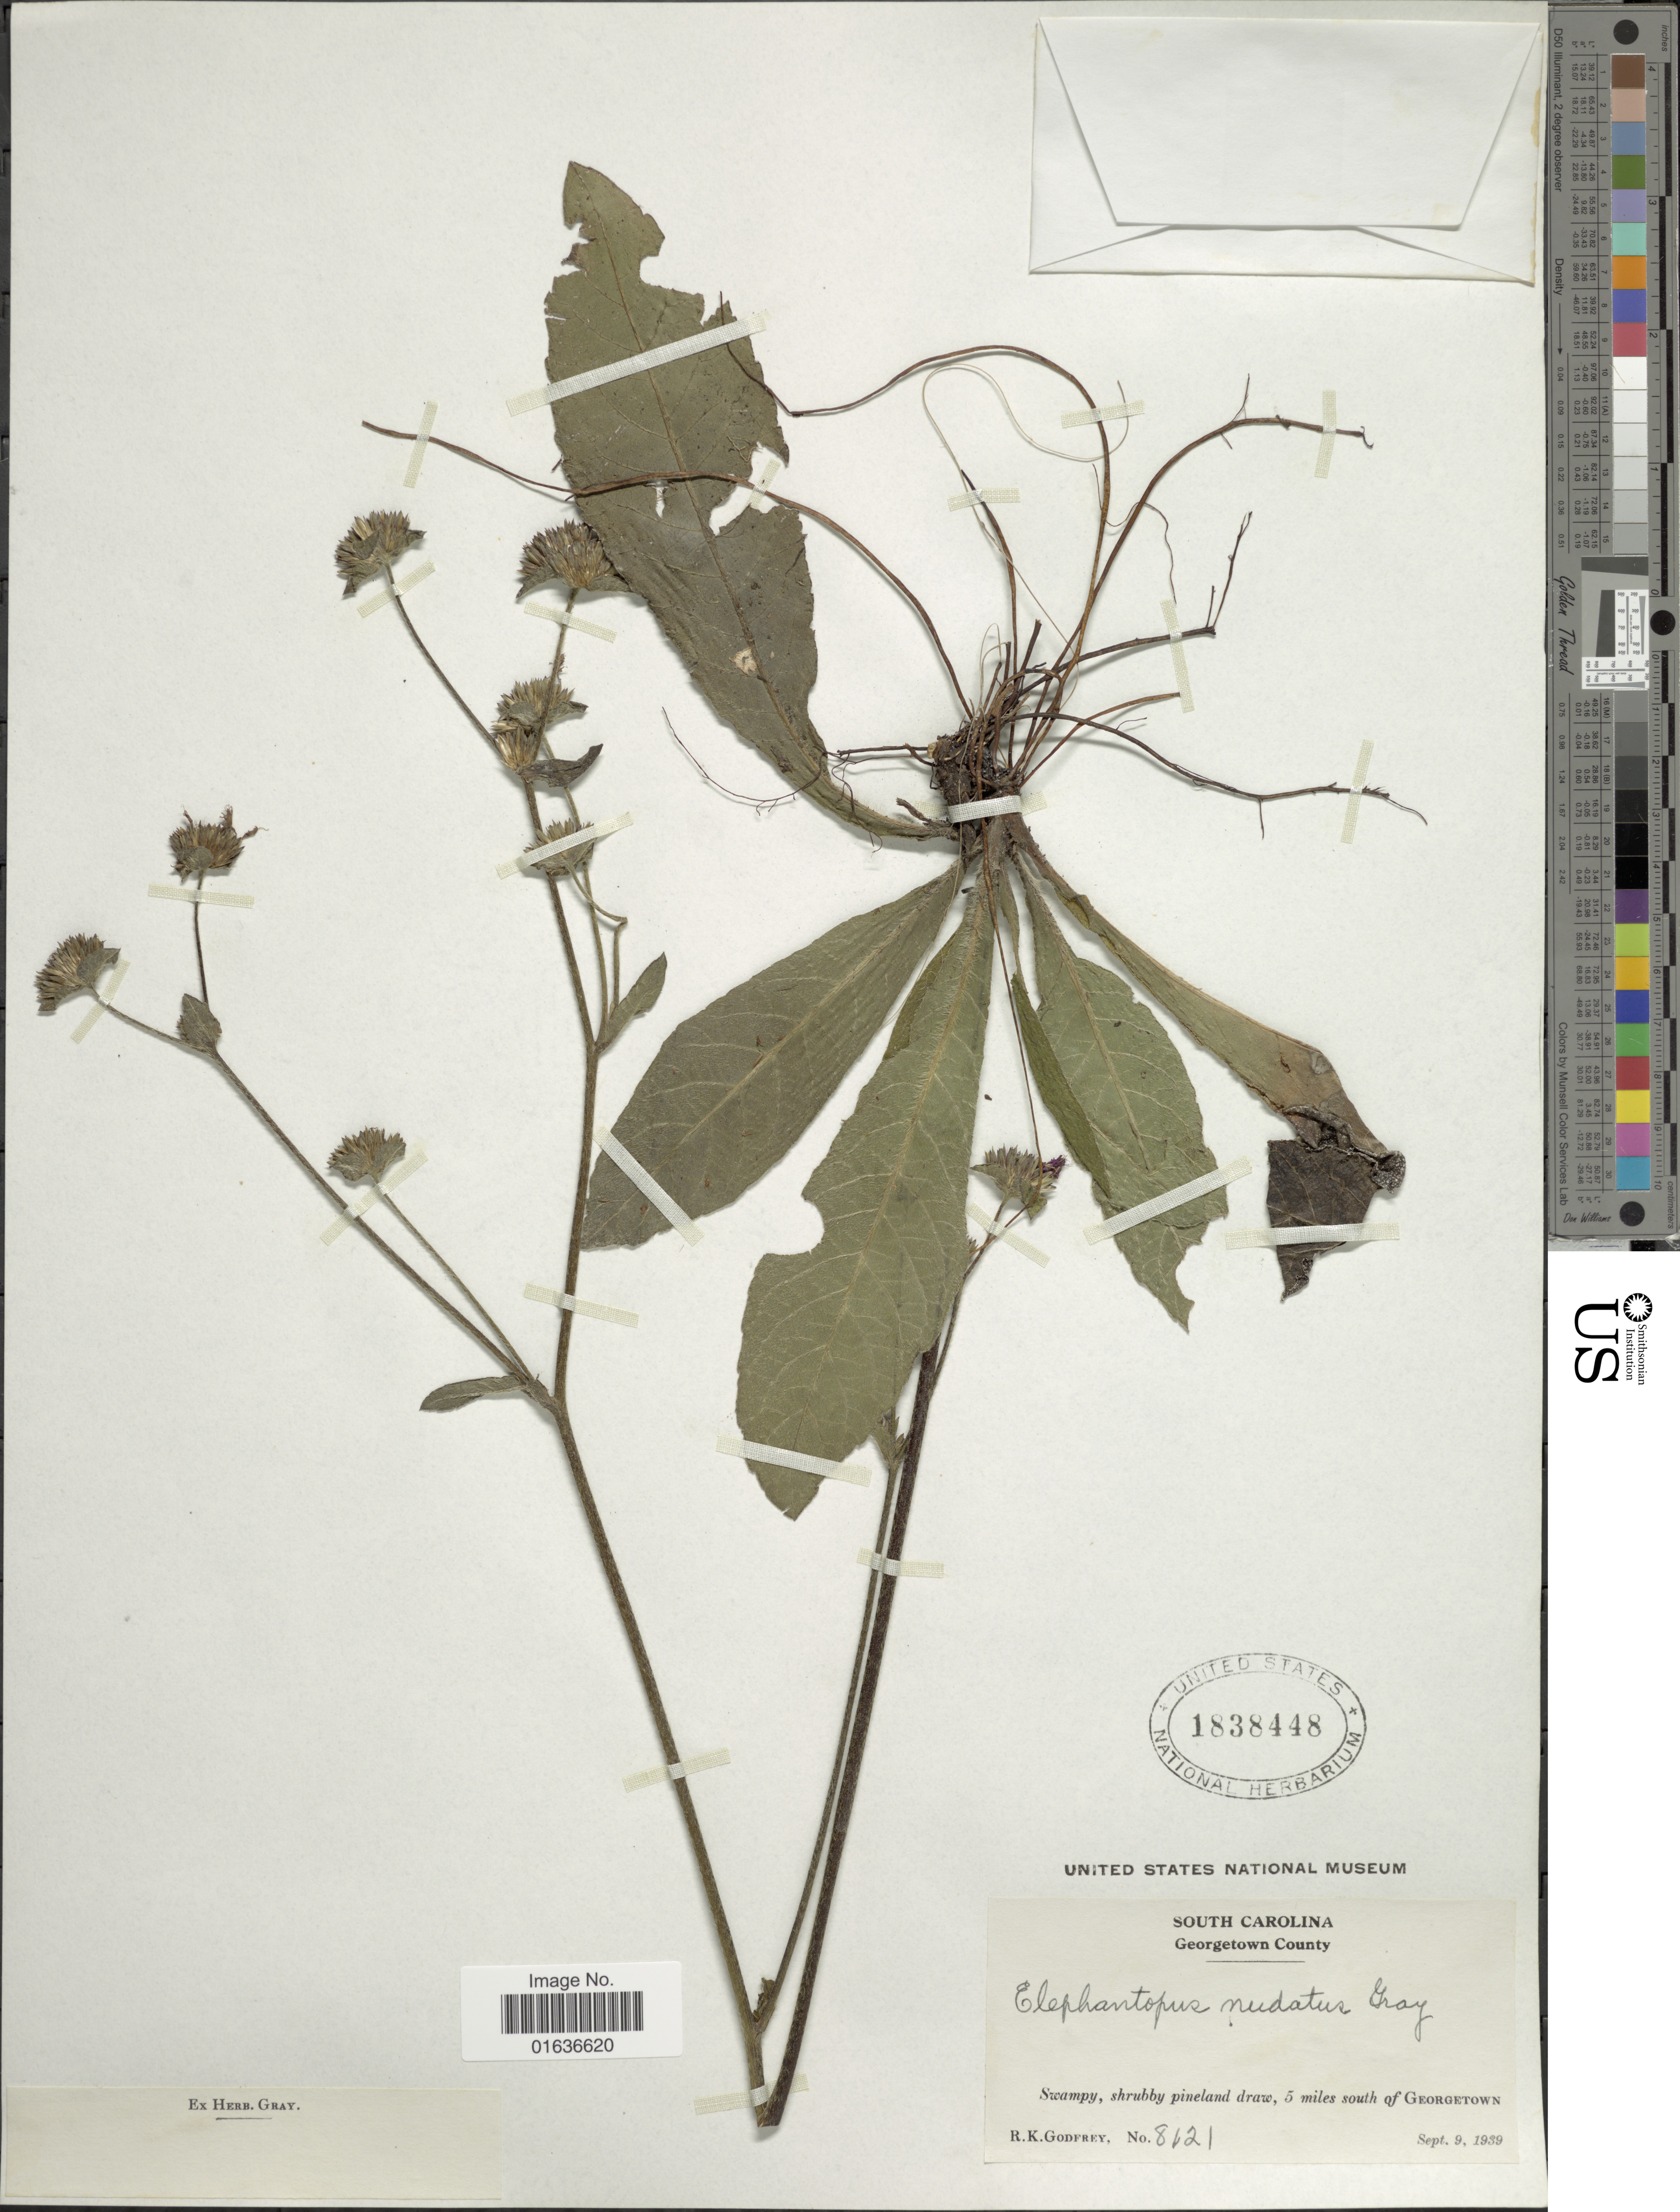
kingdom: Plantae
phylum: Tracheophyta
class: Magnoliopsida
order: Asterales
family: Asteraceae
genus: Elephantopus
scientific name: Elephantopus nudatus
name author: A. Gray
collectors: R. K. Godfrey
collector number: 8121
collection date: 1939-09-09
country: United States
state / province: South Carolina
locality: Georgetwon County, Swampy, shrubby pineland draw, 5 miles south of Georgetown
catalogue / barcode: US 1838448